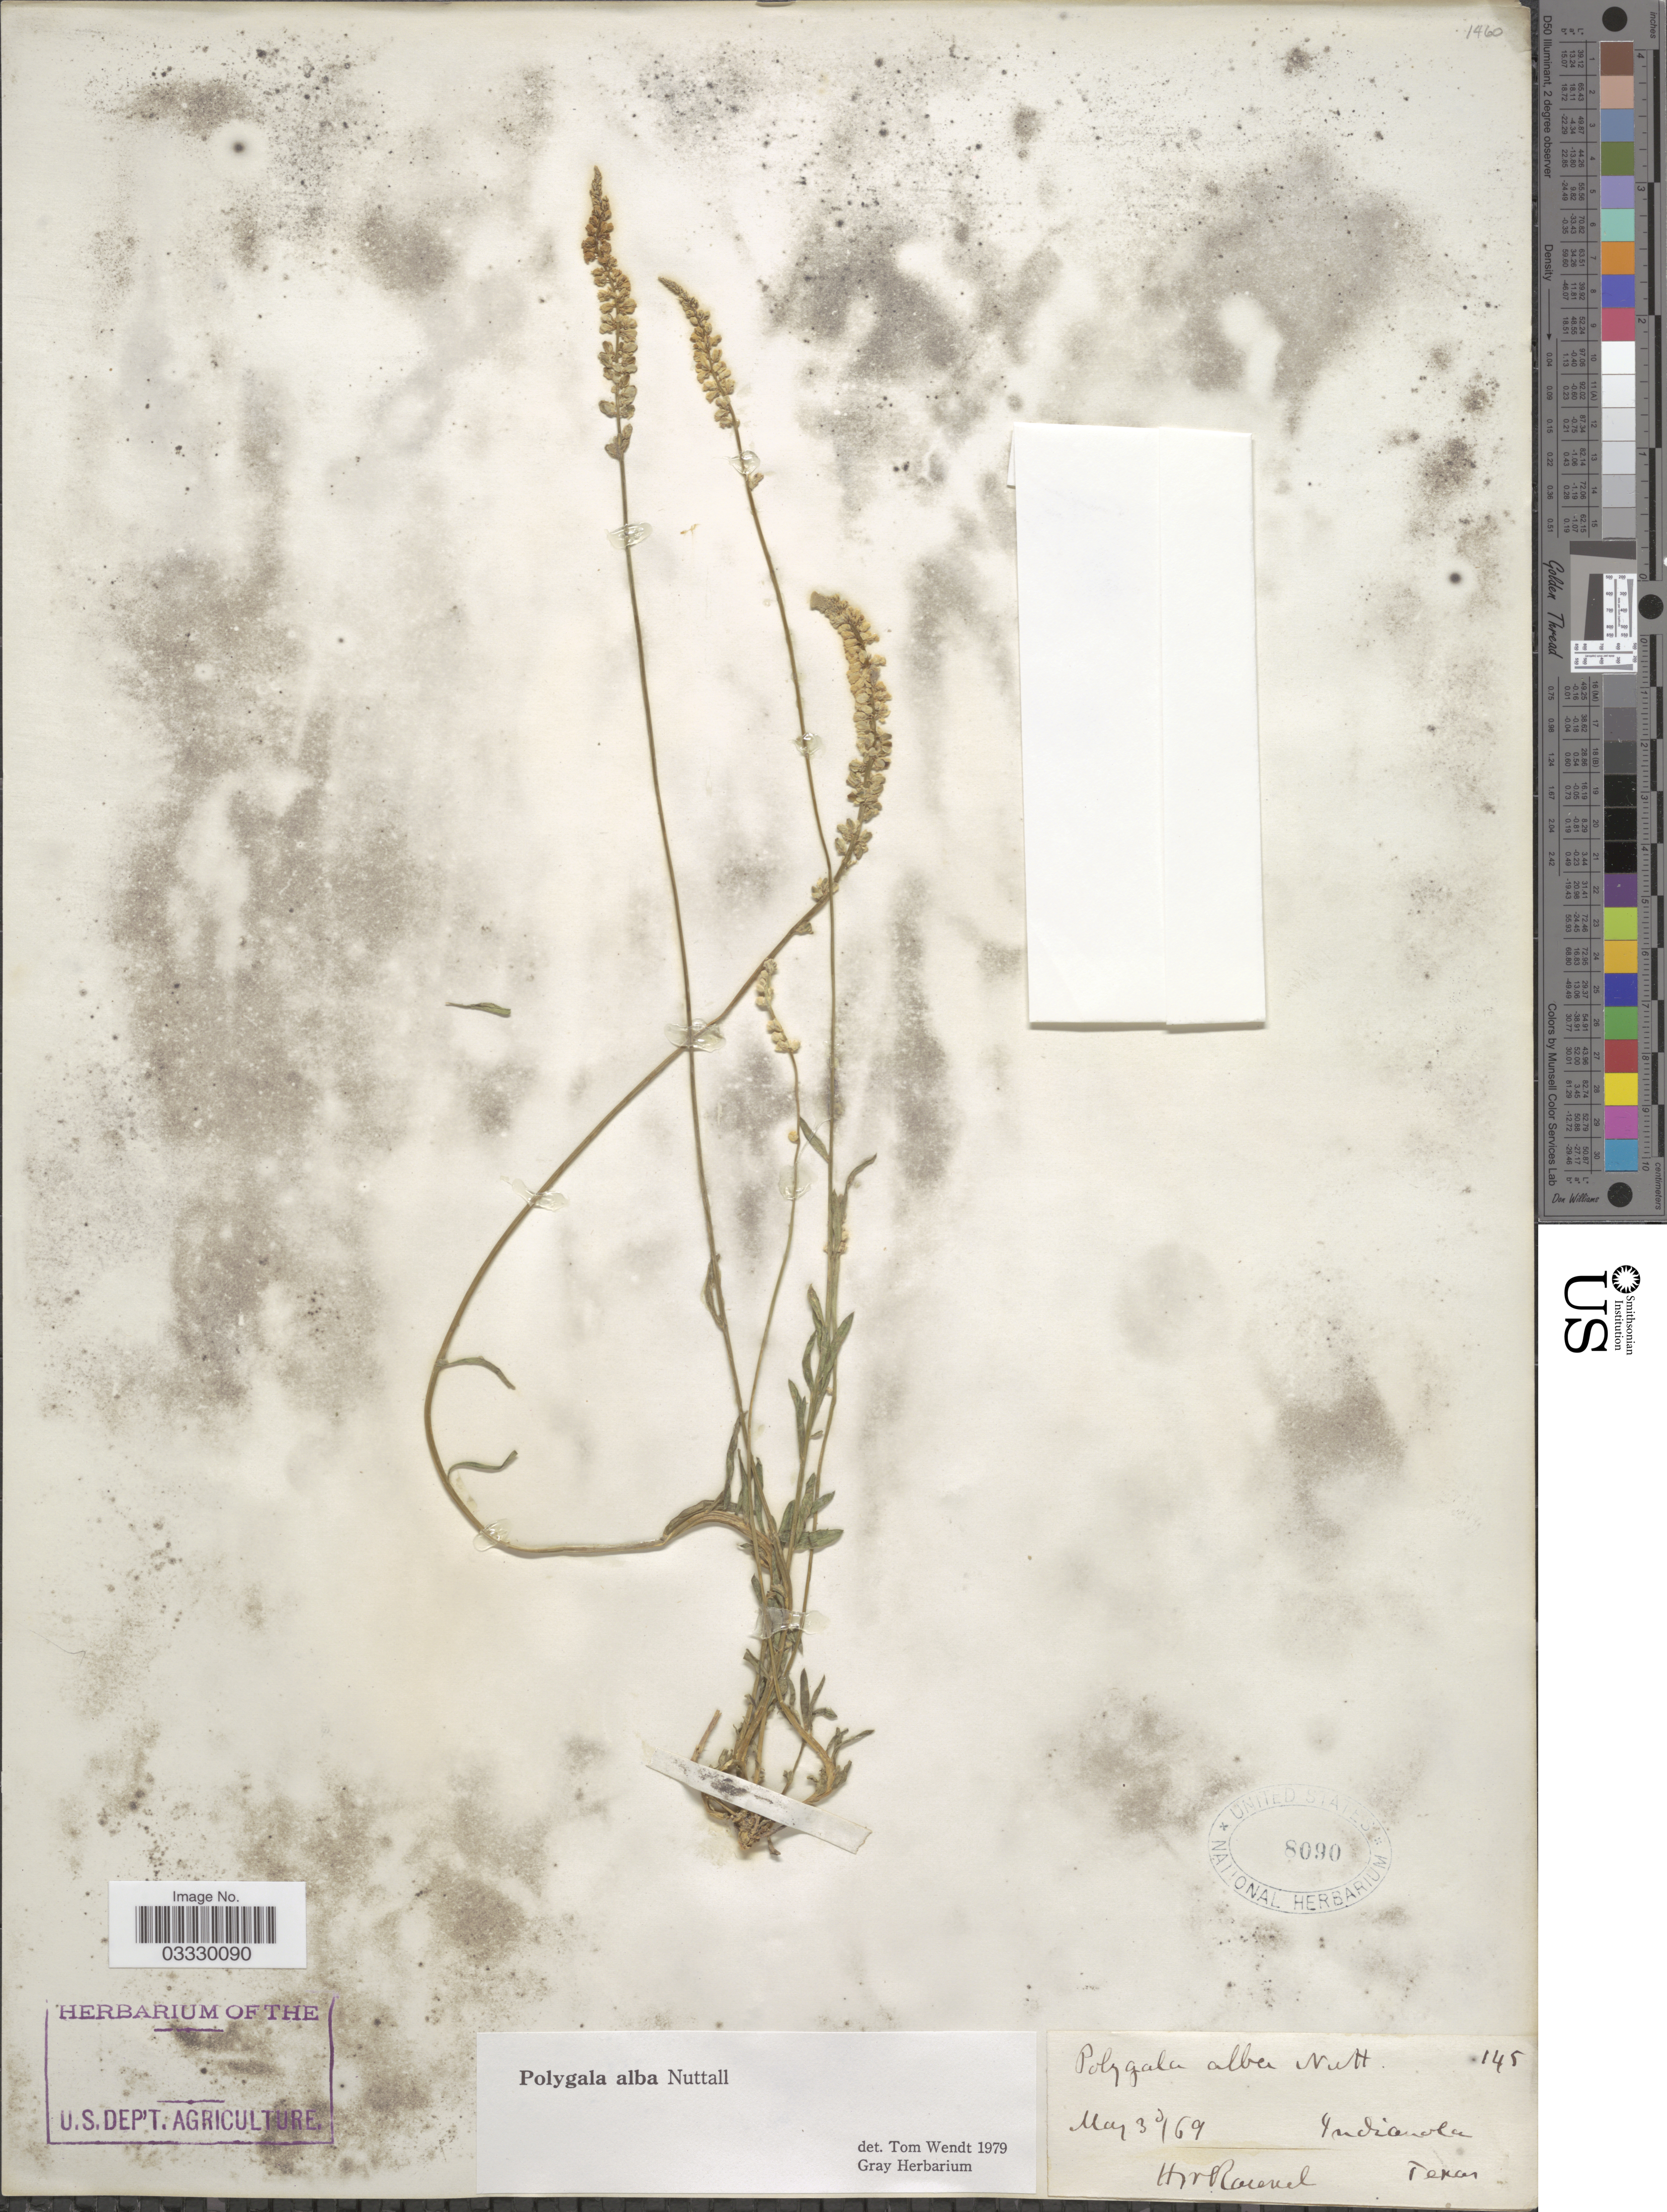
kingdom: Plantae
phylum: Tracheophyta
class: Magnoliopsida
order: Fabales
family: Polygalaceae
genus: Polygala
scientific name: Polygala alba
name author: Nutt.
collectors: H. Ravenel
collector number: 145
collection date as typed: Transcribed d/m/y: 30/5/69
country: United States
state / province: Texas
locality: Indianola.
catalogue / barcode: US 8090